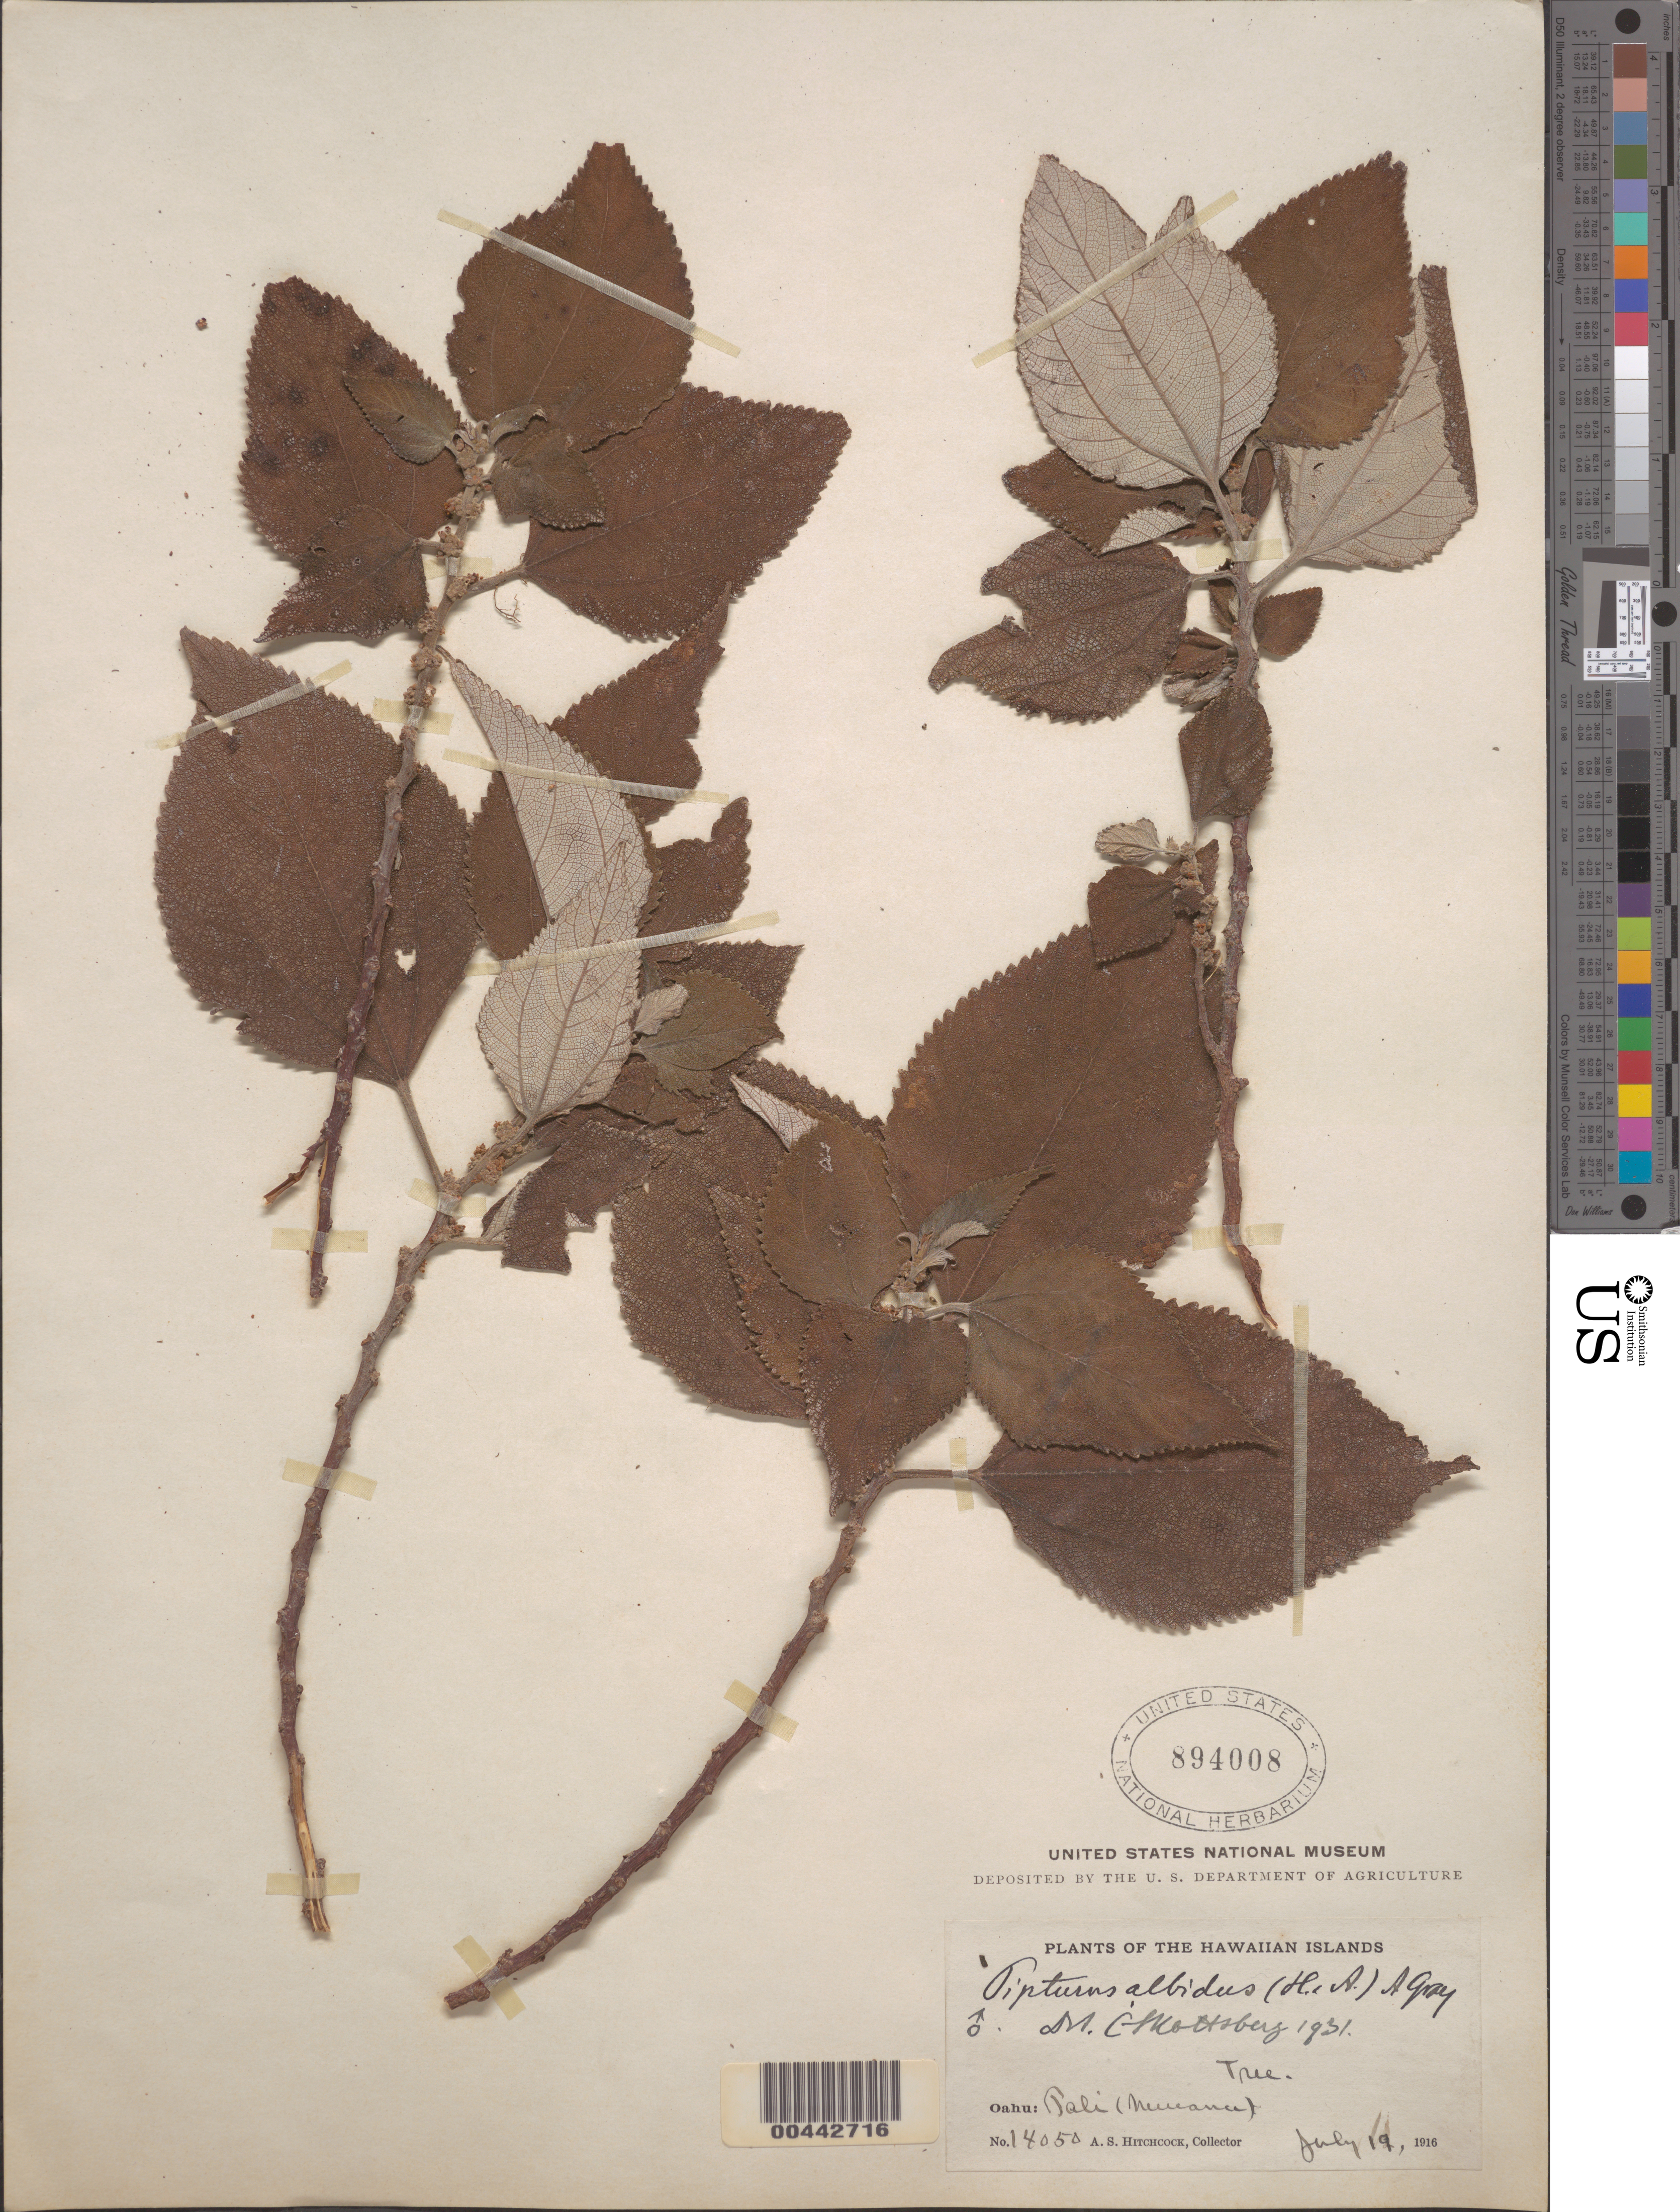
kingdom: Plantae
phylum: Tracheophyta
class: Magnoliopsida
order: Rosales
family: Urticaceae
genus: Pipturus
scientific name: Pipturus albidus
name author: (Hook. & Arn.) A. Gray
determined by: Skottsberg, C. J. F.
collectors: A. S. Hitchcock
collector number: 14050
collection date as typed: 19 Jul 1916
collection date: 1916-07-19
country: United States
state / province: Hawaii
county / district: Honolulu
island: Oahu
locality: Pali (Nuuanu)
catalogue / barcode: US 894008